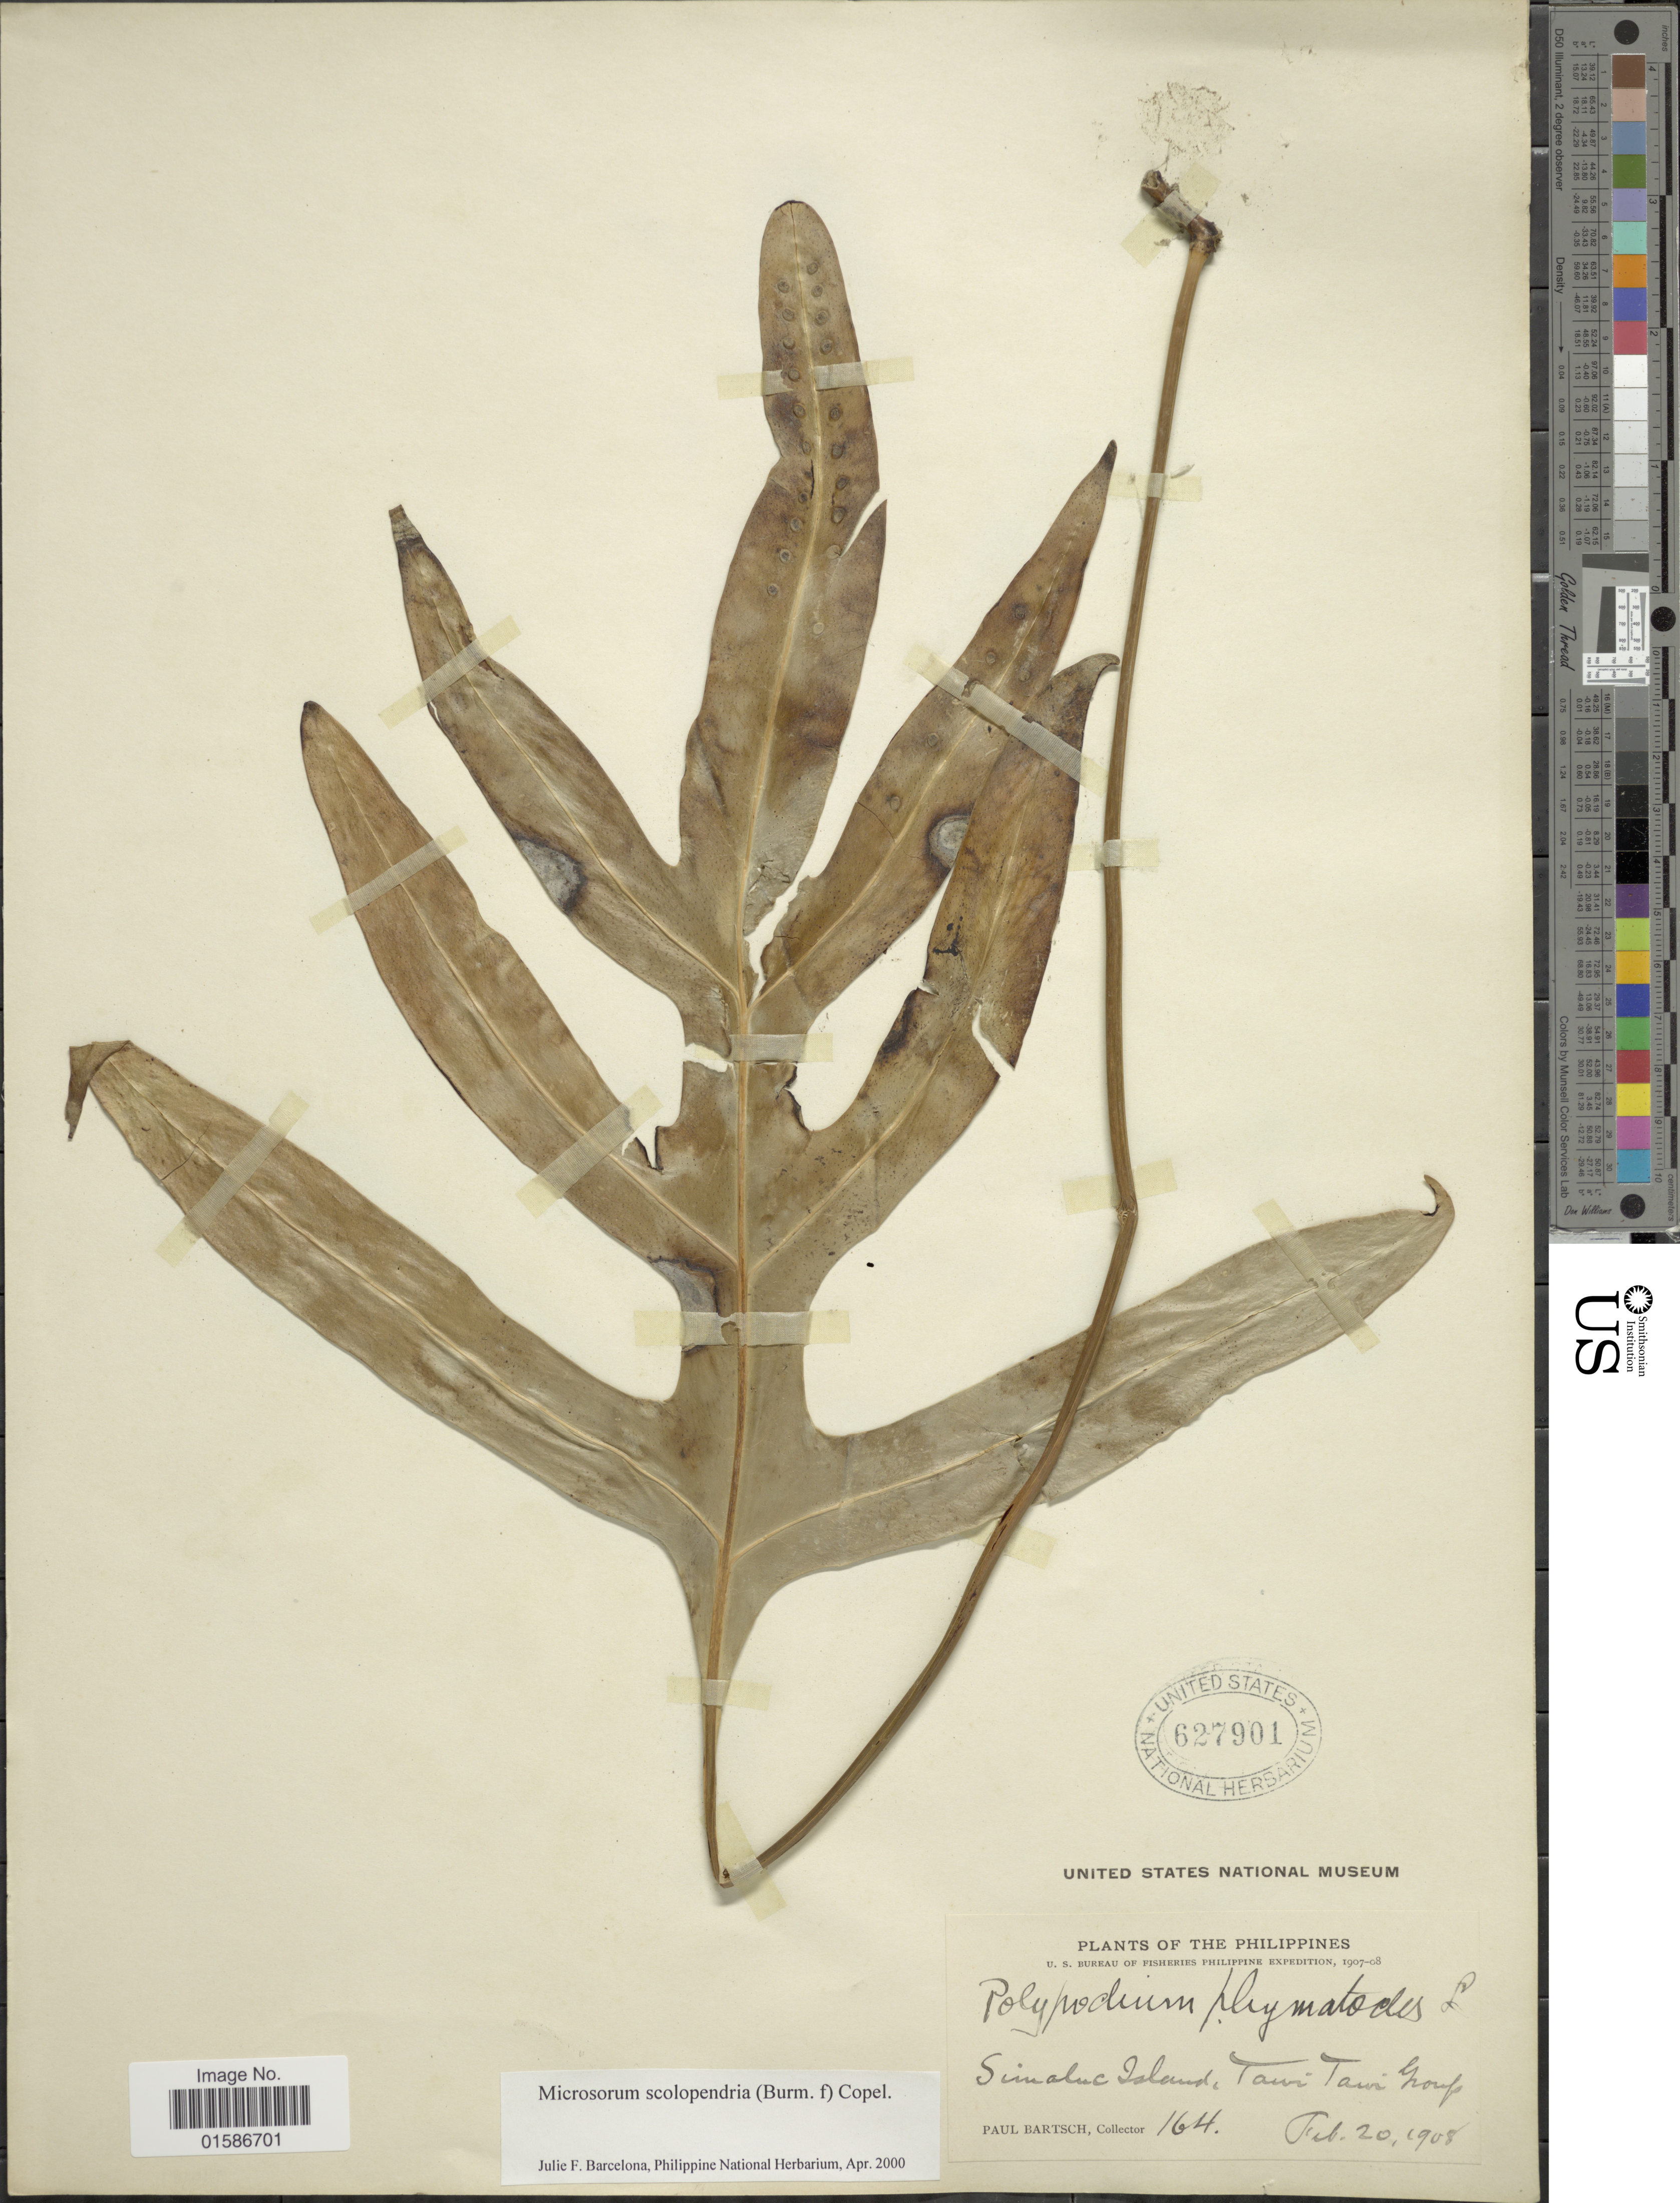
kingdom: Plantae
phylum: Tracheophyta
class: Polypodiopsida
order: Polypodiales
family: Polypodiaceae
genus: Microsorum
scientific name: Microsorum scolopendria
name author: (Burm. f.) Copel.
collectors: P. Bartsch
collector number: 164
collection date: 1908-02-20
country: Philippines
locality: Simaluc Island, Tawi Tawi Group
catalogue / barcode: US 627901